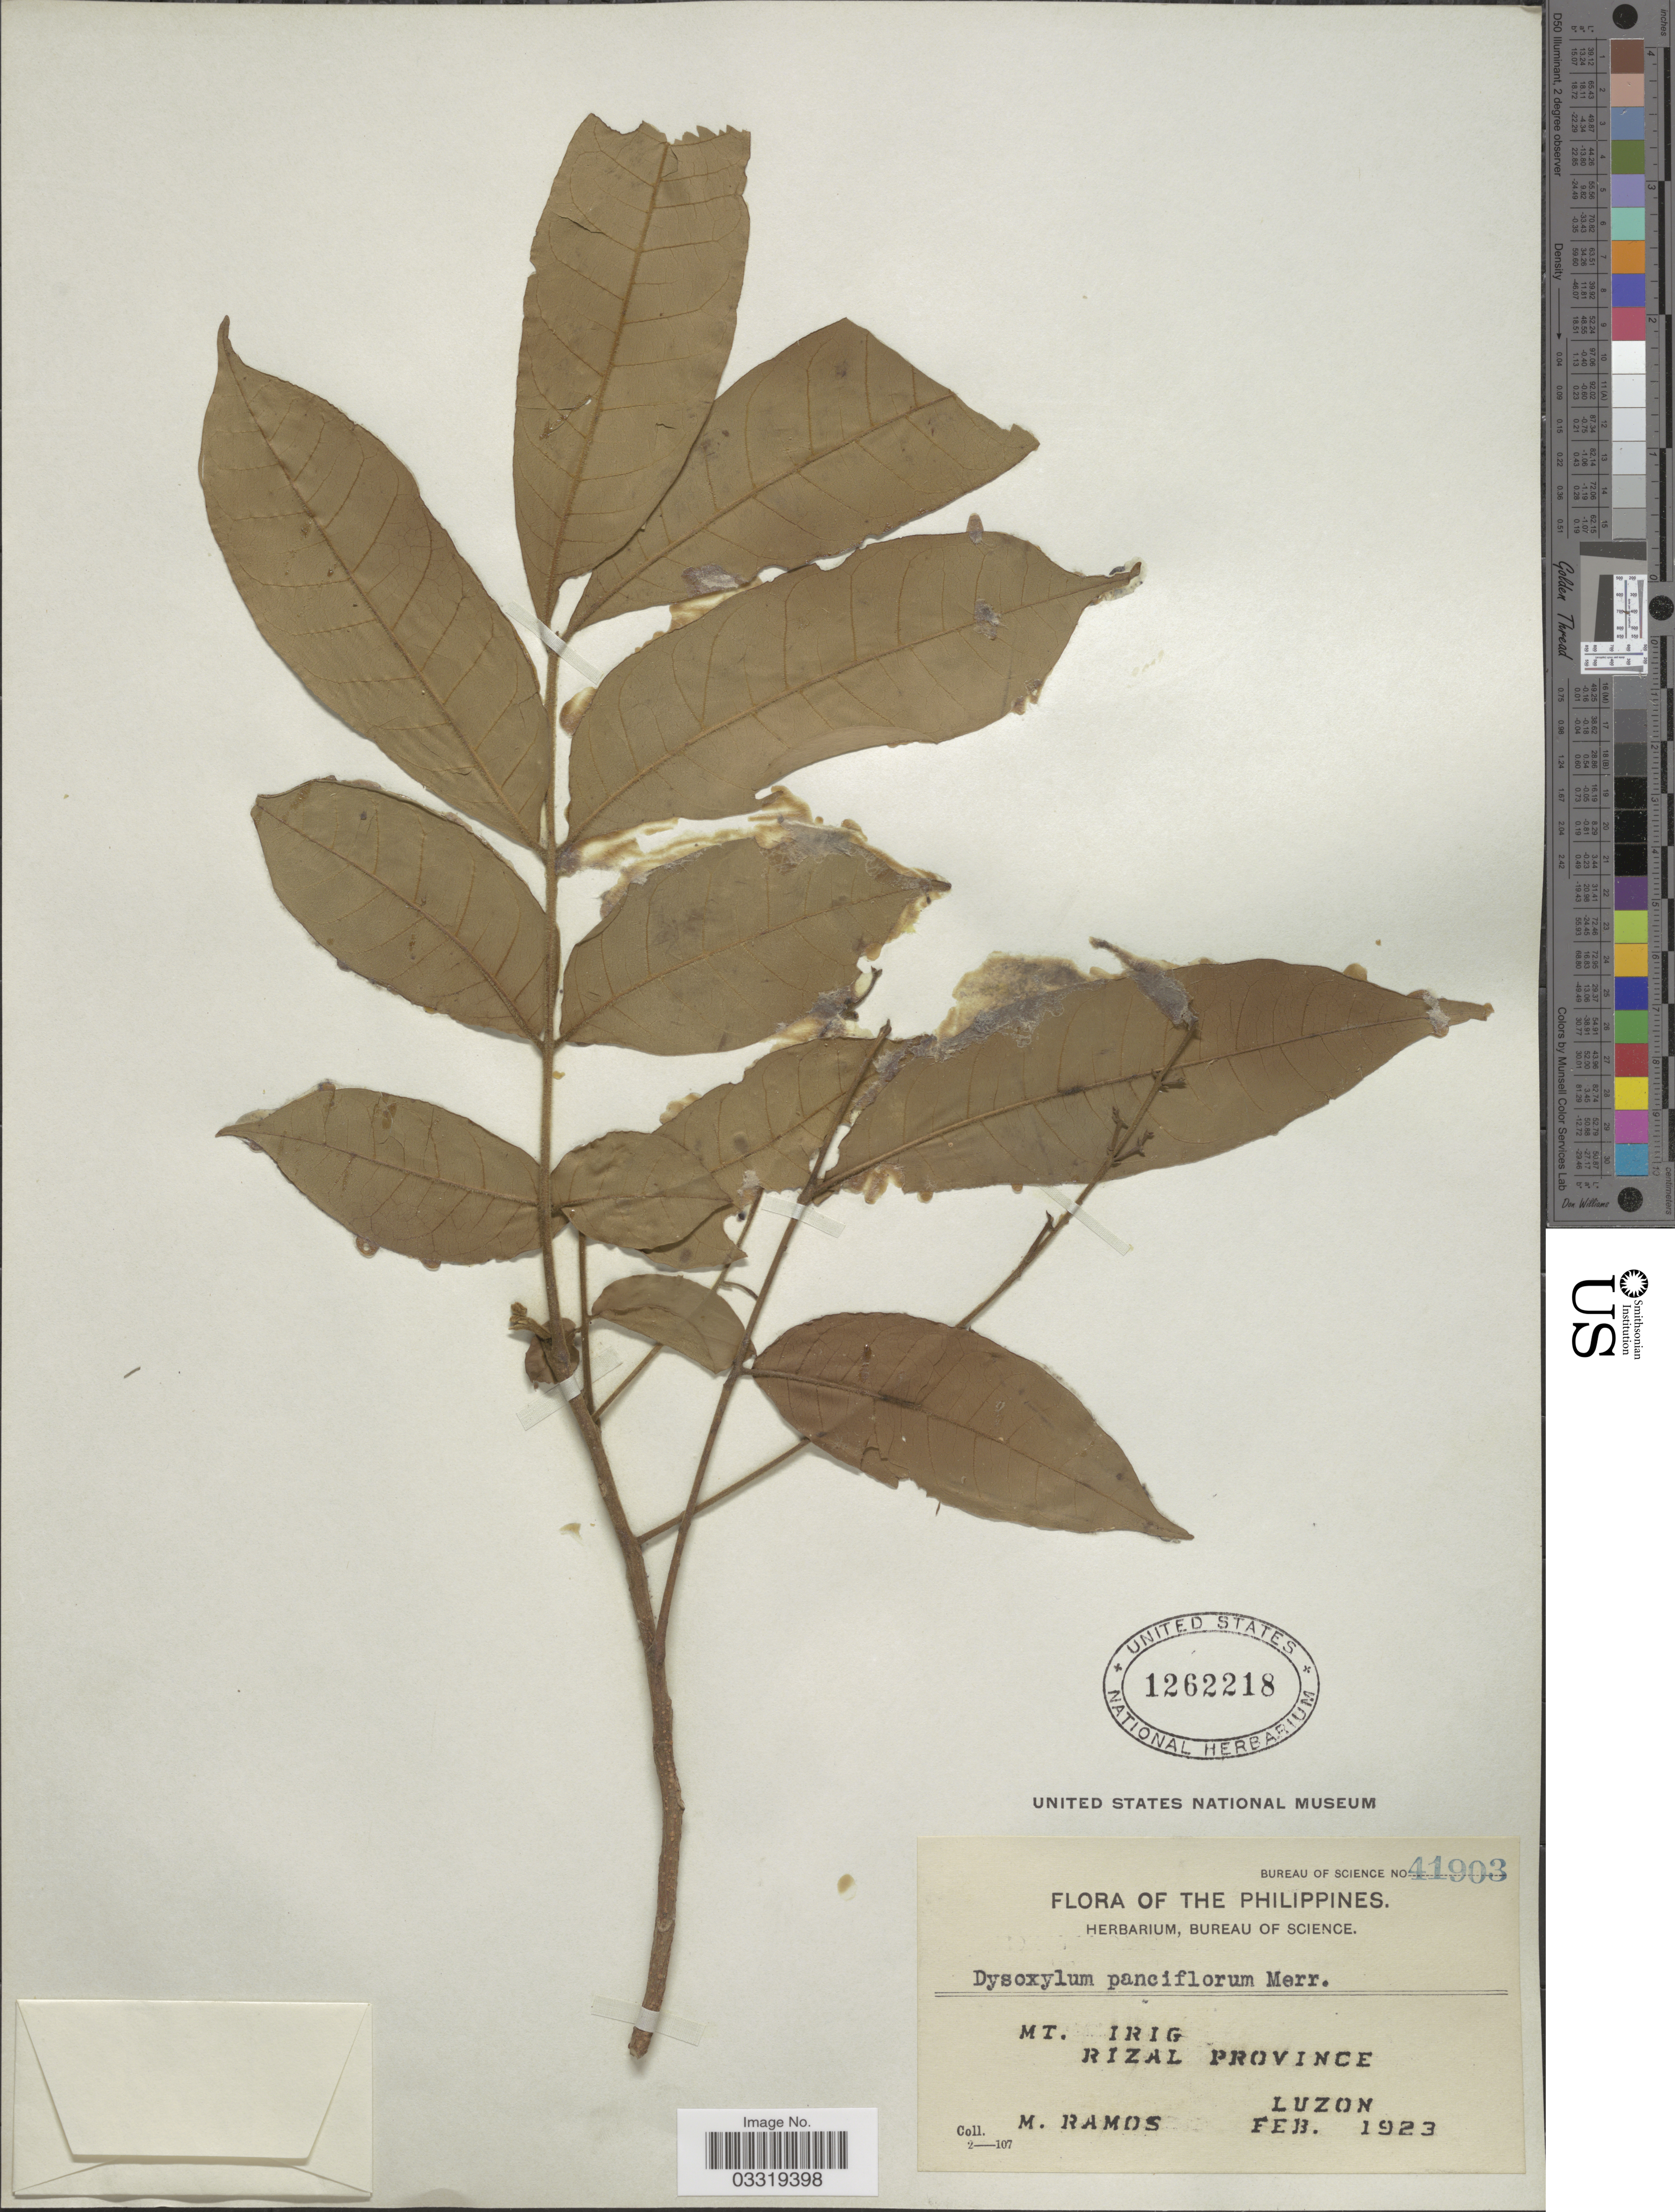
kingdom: Plantae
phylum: Tracheophyta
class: Magnoliopsida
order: Sapindales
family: Meliaceae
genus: Didymocheton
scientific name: Didymocheton pauciflorus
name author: (Merr.) Mabb.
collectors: M. Ramos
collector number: Bureau of Science 41903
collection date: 1923-02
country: Philippines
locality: Mt. Irig, Rizal Province, Luzon.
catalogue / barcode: US 1262218